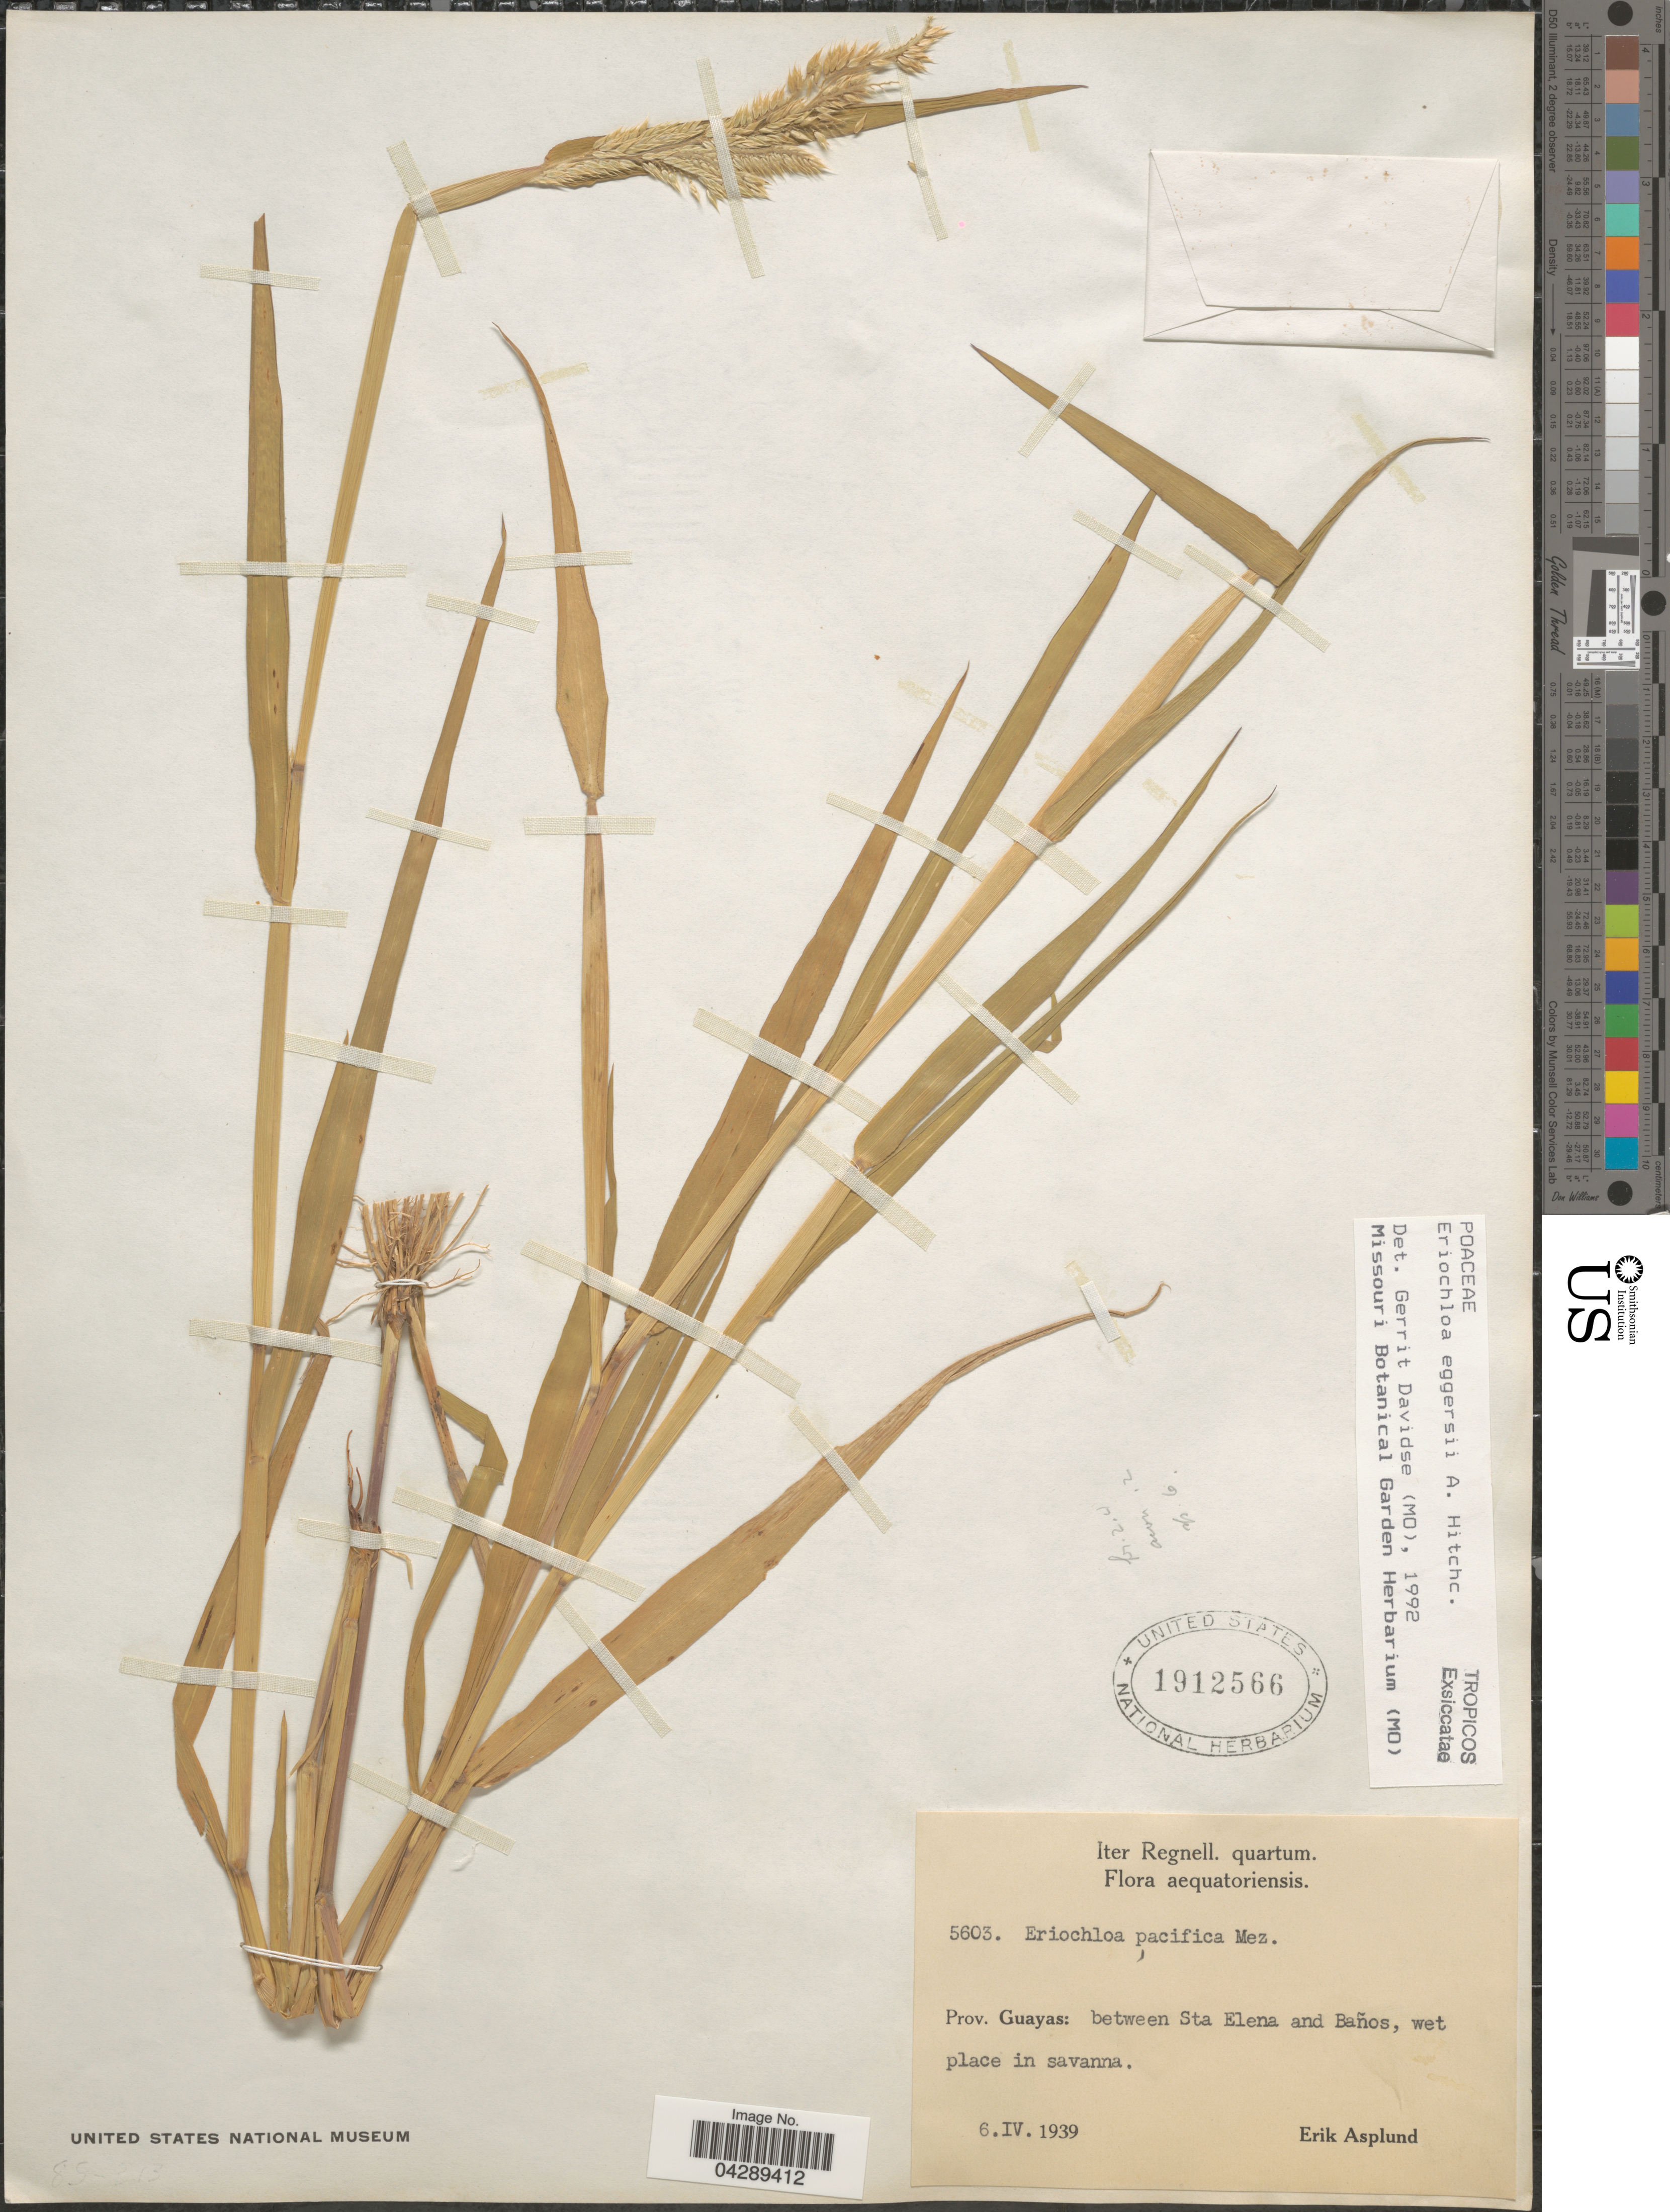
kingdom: Plantae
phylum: Tracheophyta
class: Liliopsida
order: Poales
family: Poaceae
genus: Eriochloa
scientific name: Eriochloa eggersii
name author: Hitchc.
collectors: E. Asplund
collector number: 5603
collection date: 1939-04-06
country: Ecuador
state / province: Guayas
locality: Iter Regnell. quartum. Between Sta Elena and Baños, wet place in savanna.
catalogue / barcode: US 1912566